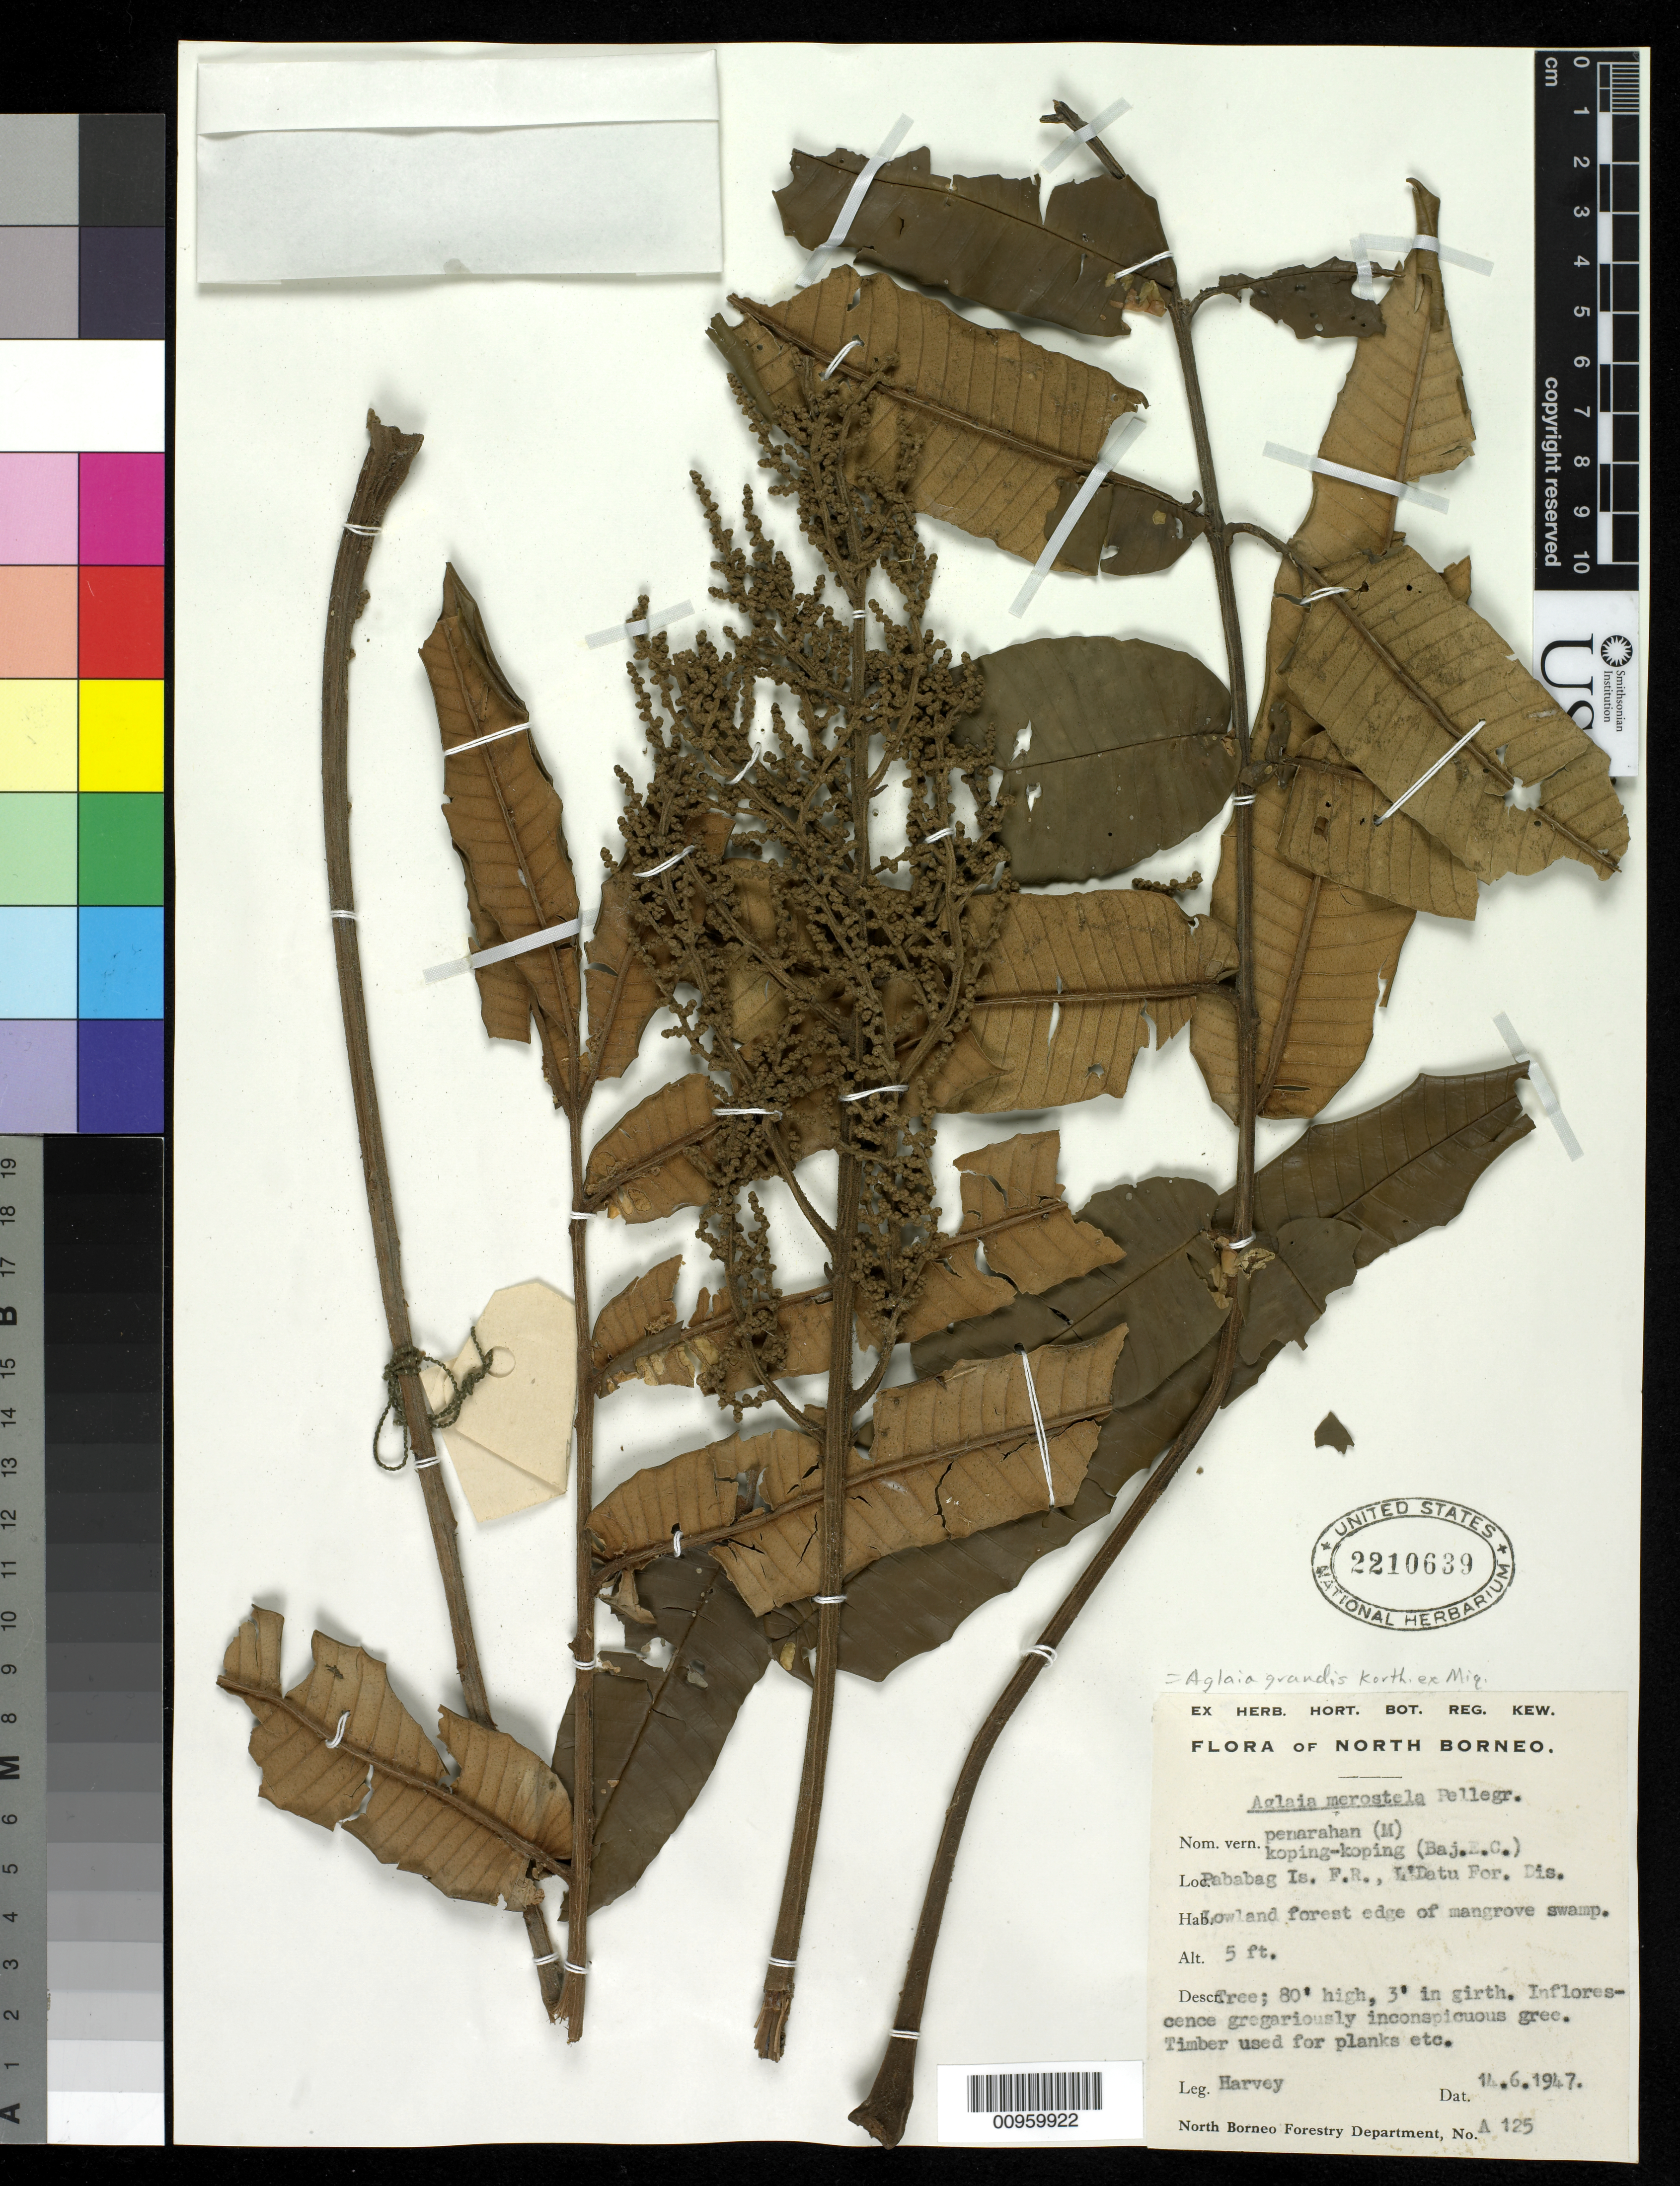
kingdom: Plantae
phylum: Tracheophyta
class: Magnoliopsida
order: Sapindales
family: Meliaceae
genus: Aglaia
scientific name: Aglaia pachyphylla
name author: Miq.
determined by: Pannell, C. M.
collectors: -. Harvey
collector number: A 125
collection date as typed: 14 Jun 1947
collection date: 1947-06-14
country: Malaysia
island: Borneo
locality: Pababag Island F.R., L'Datu For. District.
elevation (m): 2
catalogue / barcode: US 2210639